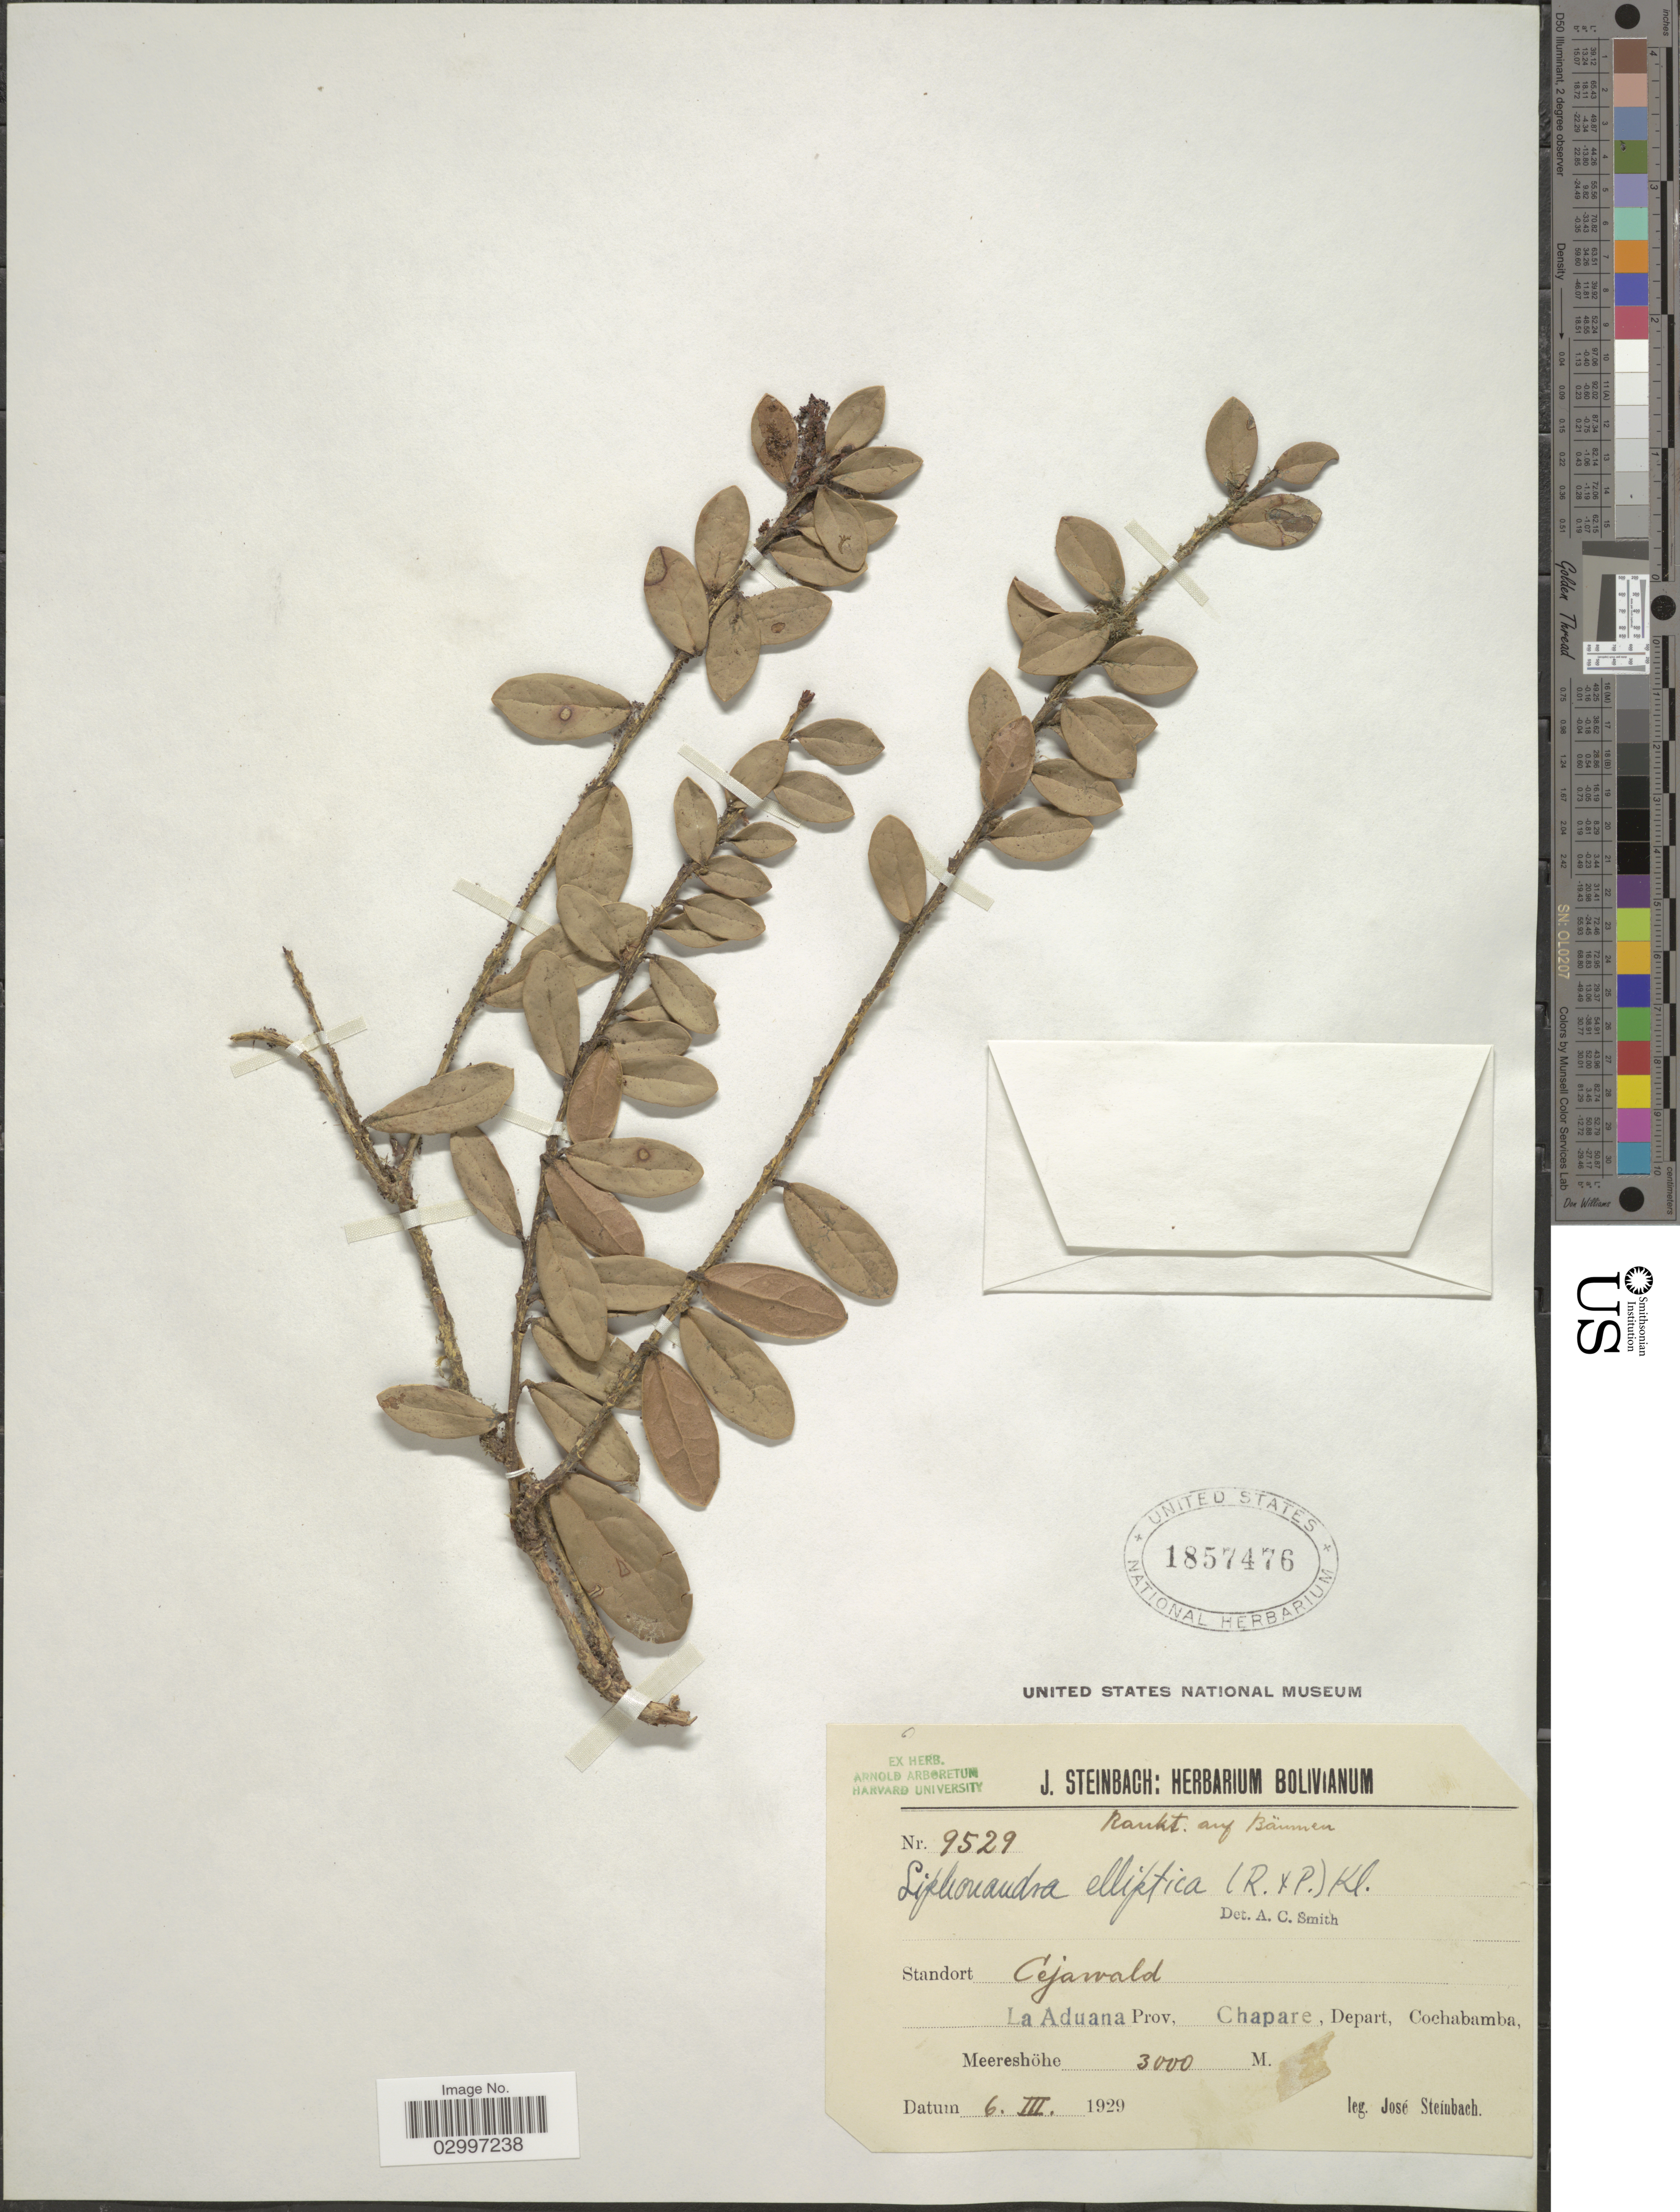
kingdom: Plantae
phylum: Tracheophyta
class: Magnoliopsida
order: Ericales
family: Ericaceae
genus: Siphonandra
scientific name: Siphonandra elliptica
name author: (Ruiz & Pav. ex D. Don) Klotzsch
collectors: J. Steinbach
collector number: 9529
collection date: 1929-03-06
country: Bolivia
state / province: Cochabamba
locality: Standort Cejawald, La Aduana Prov, Chapare, Depart, Cochabamba.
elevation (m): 3000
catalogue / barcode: US 1857476